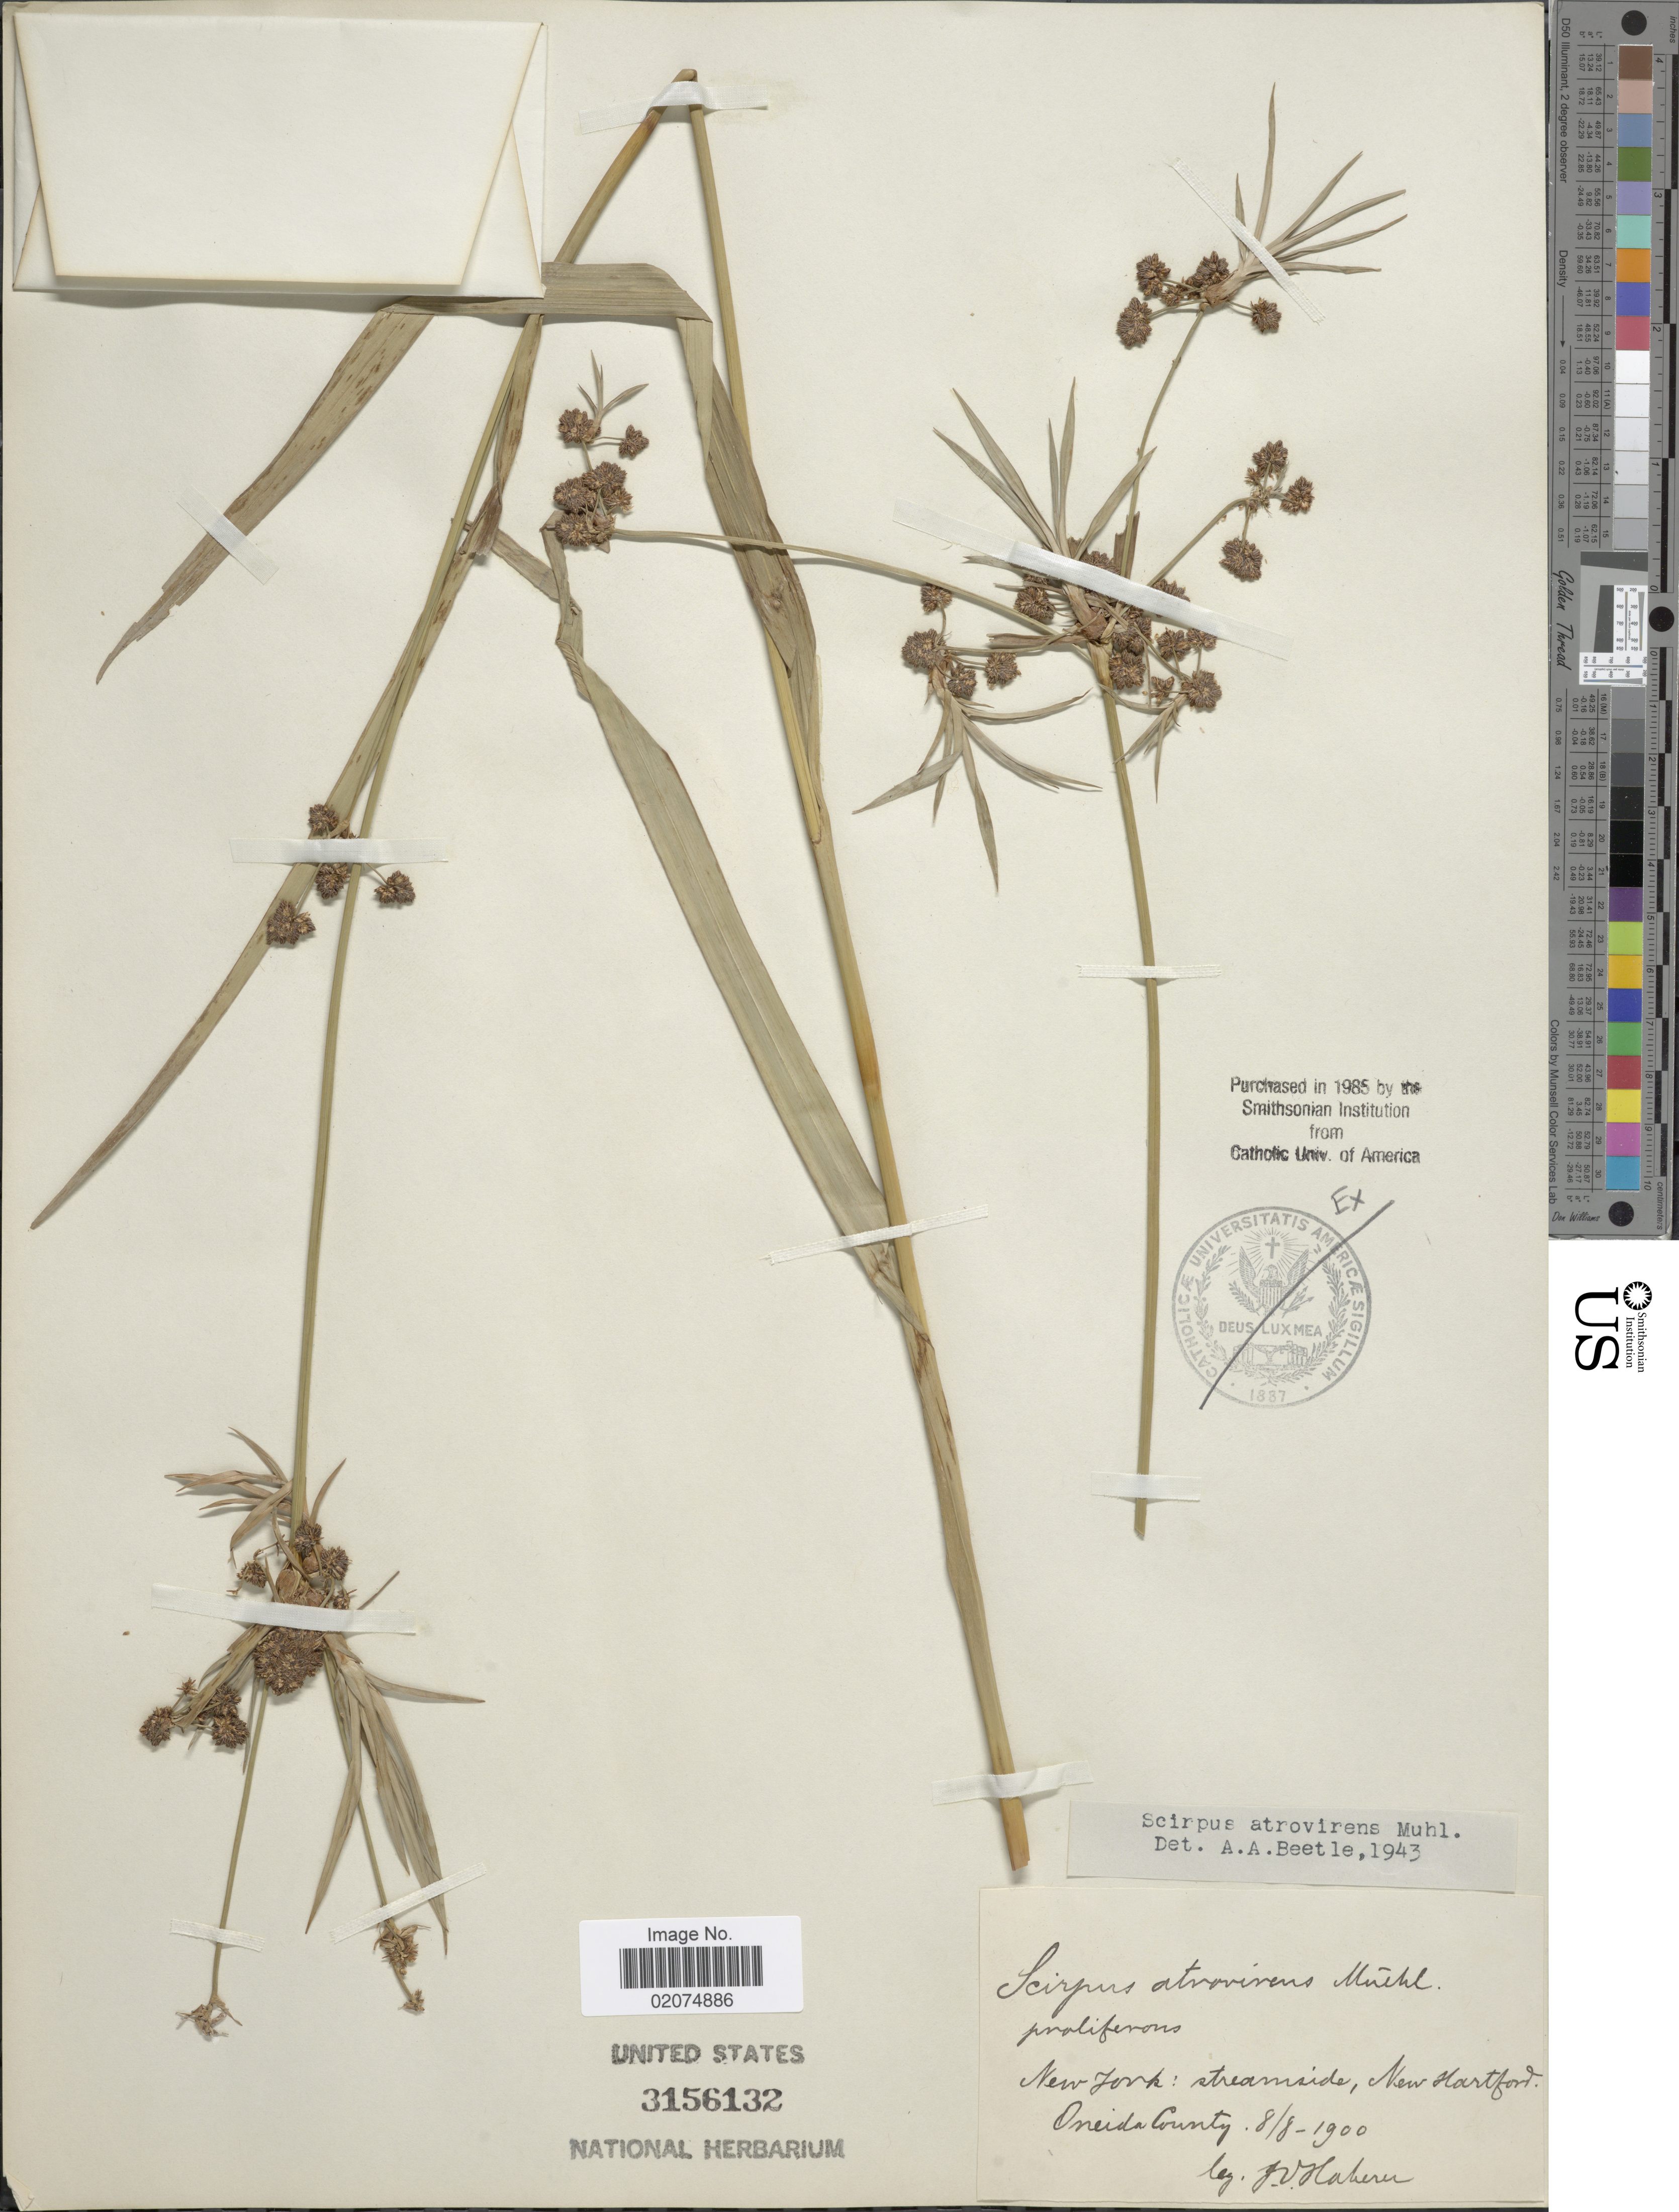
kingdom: Plantae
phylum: Tracheophyta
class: Liliopsida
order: Poales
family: Cyperaceae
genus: Scirpus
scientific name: Scirpus atrovirens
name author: Willd.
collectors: J. V. Haberer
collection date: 1900-08-08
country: United States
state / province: New York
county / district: Oneida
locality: New Stratford, Oneida County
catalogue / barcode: US 3156132